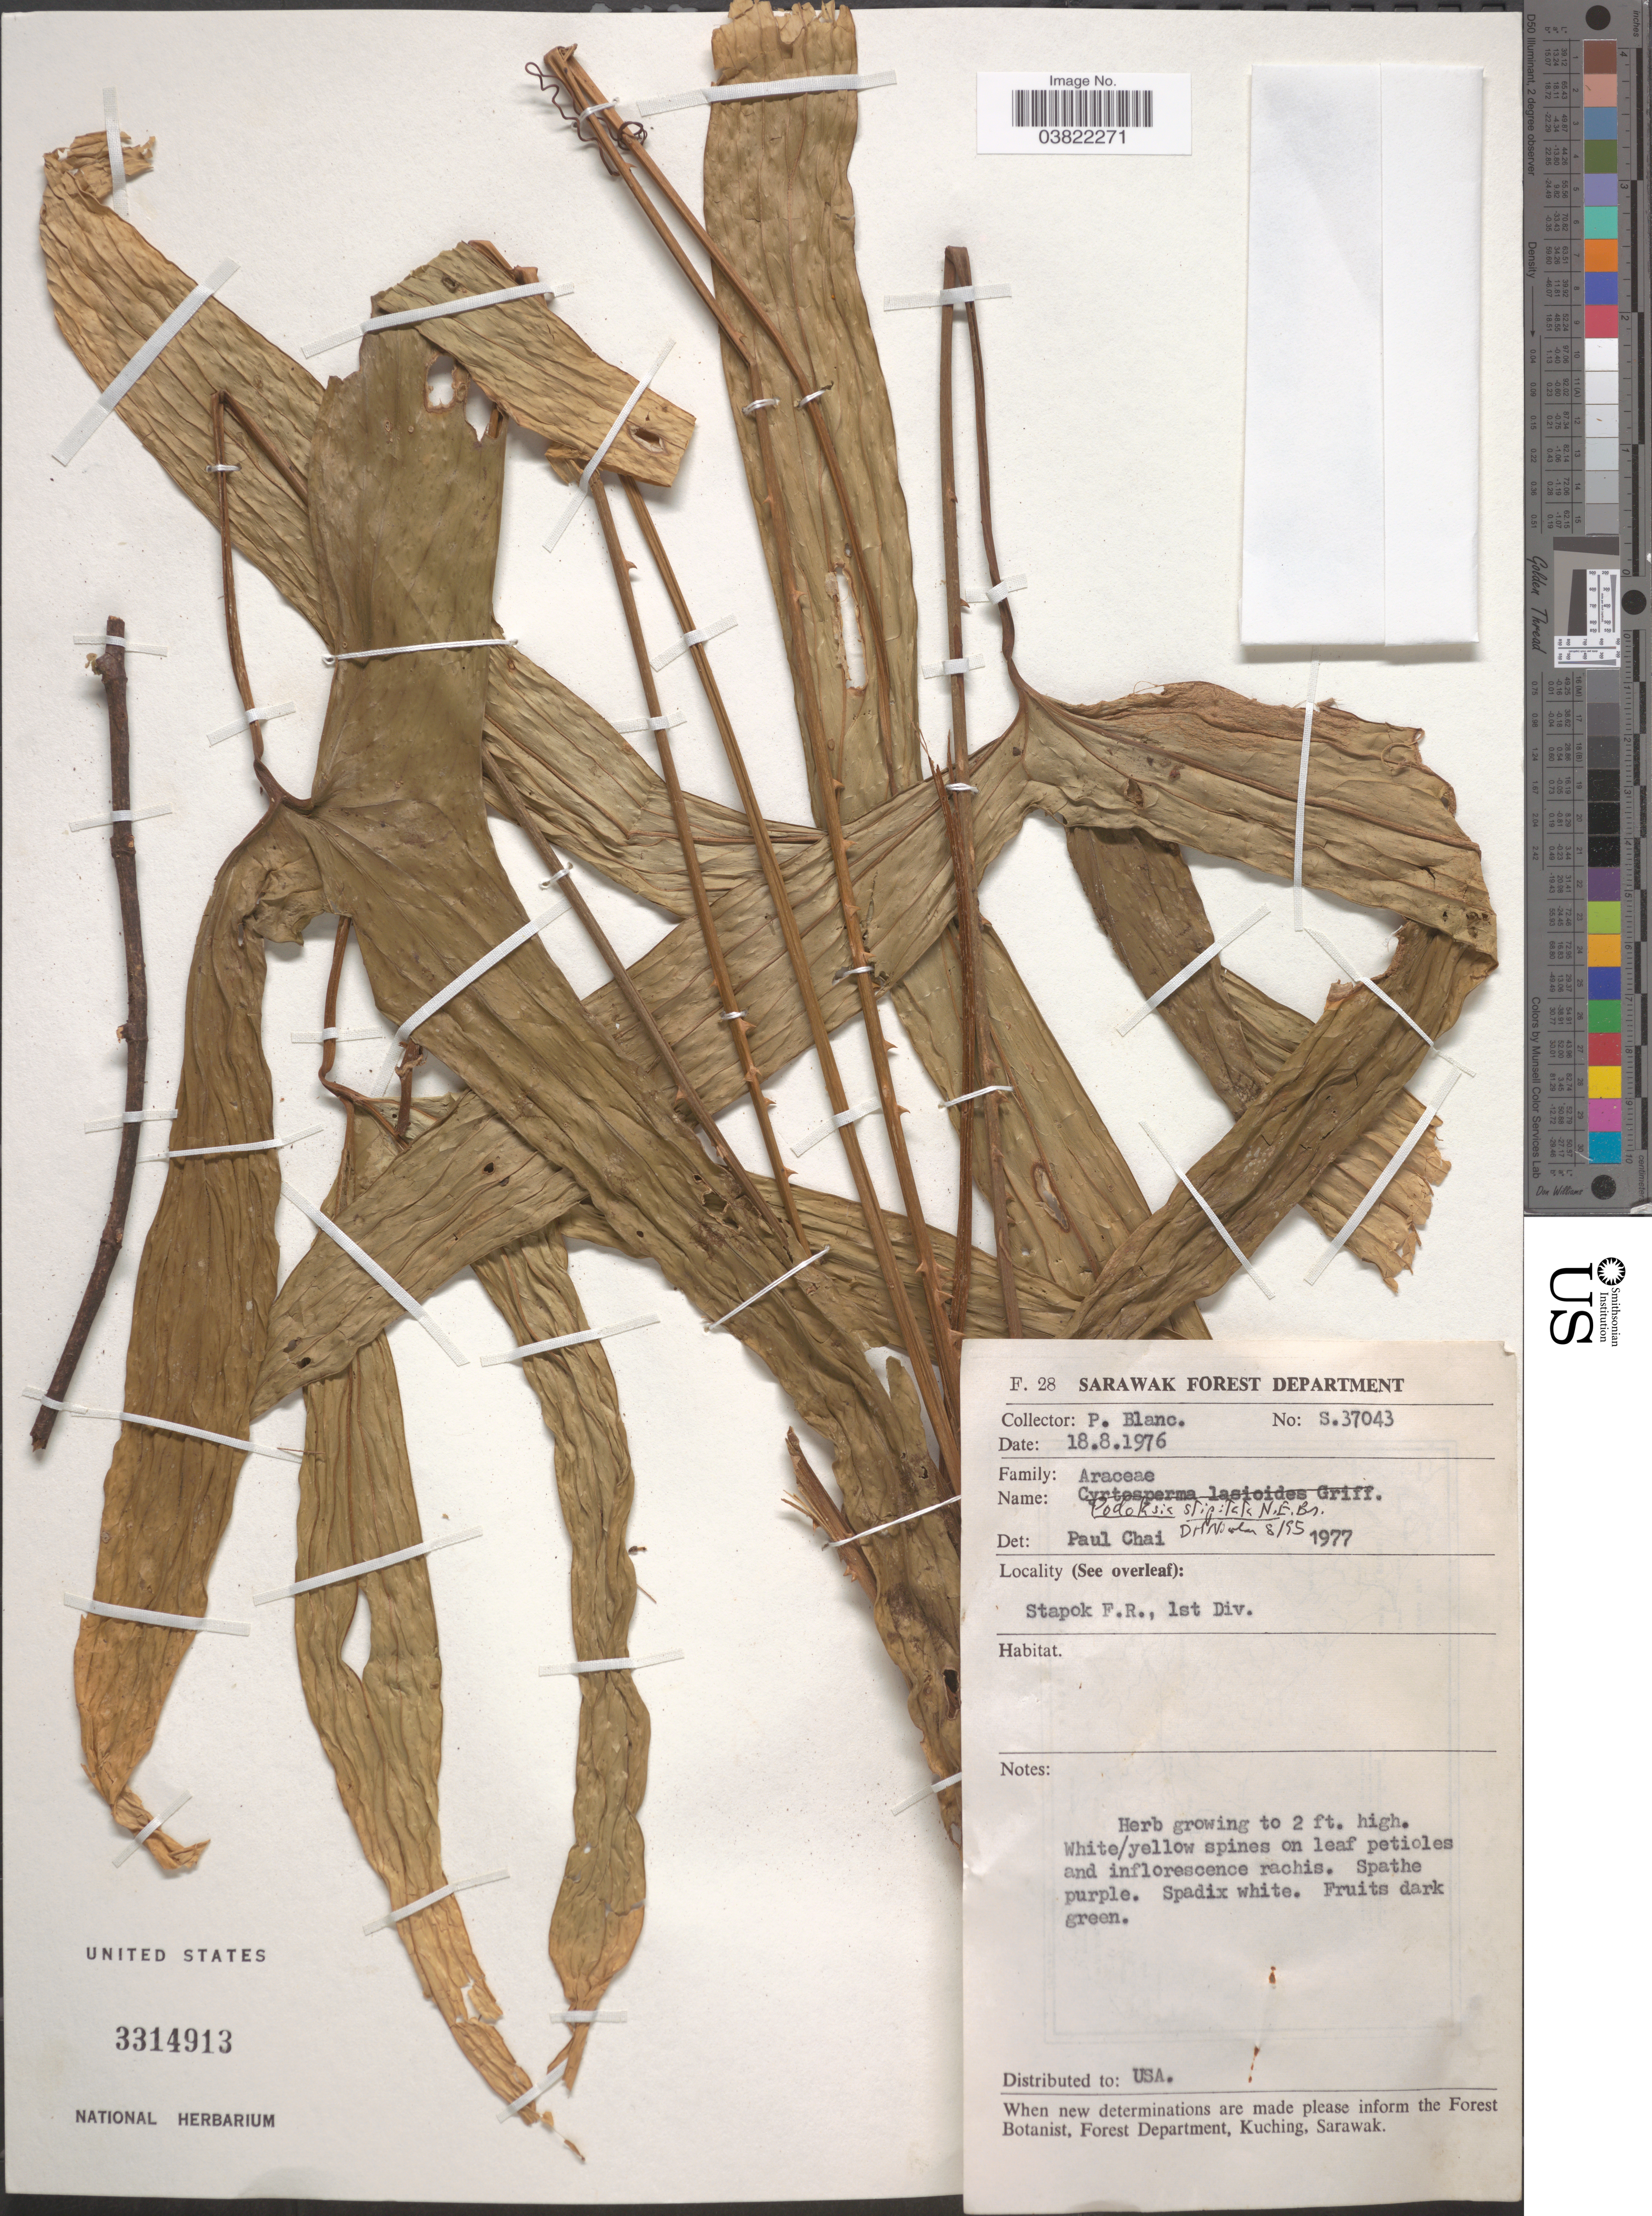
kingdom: Plantae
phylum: Tracheophyta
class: Liliopsida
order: Alismatales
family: Araceae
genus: Podolasia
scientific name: Podolasia stipitata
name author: N.E. Br.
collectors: P. Blanc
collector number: S 37043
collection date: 1976-08-18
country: Malaysia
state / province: Sarawak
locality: Stapok F.R., 1st Div.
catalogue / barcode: US 3314913